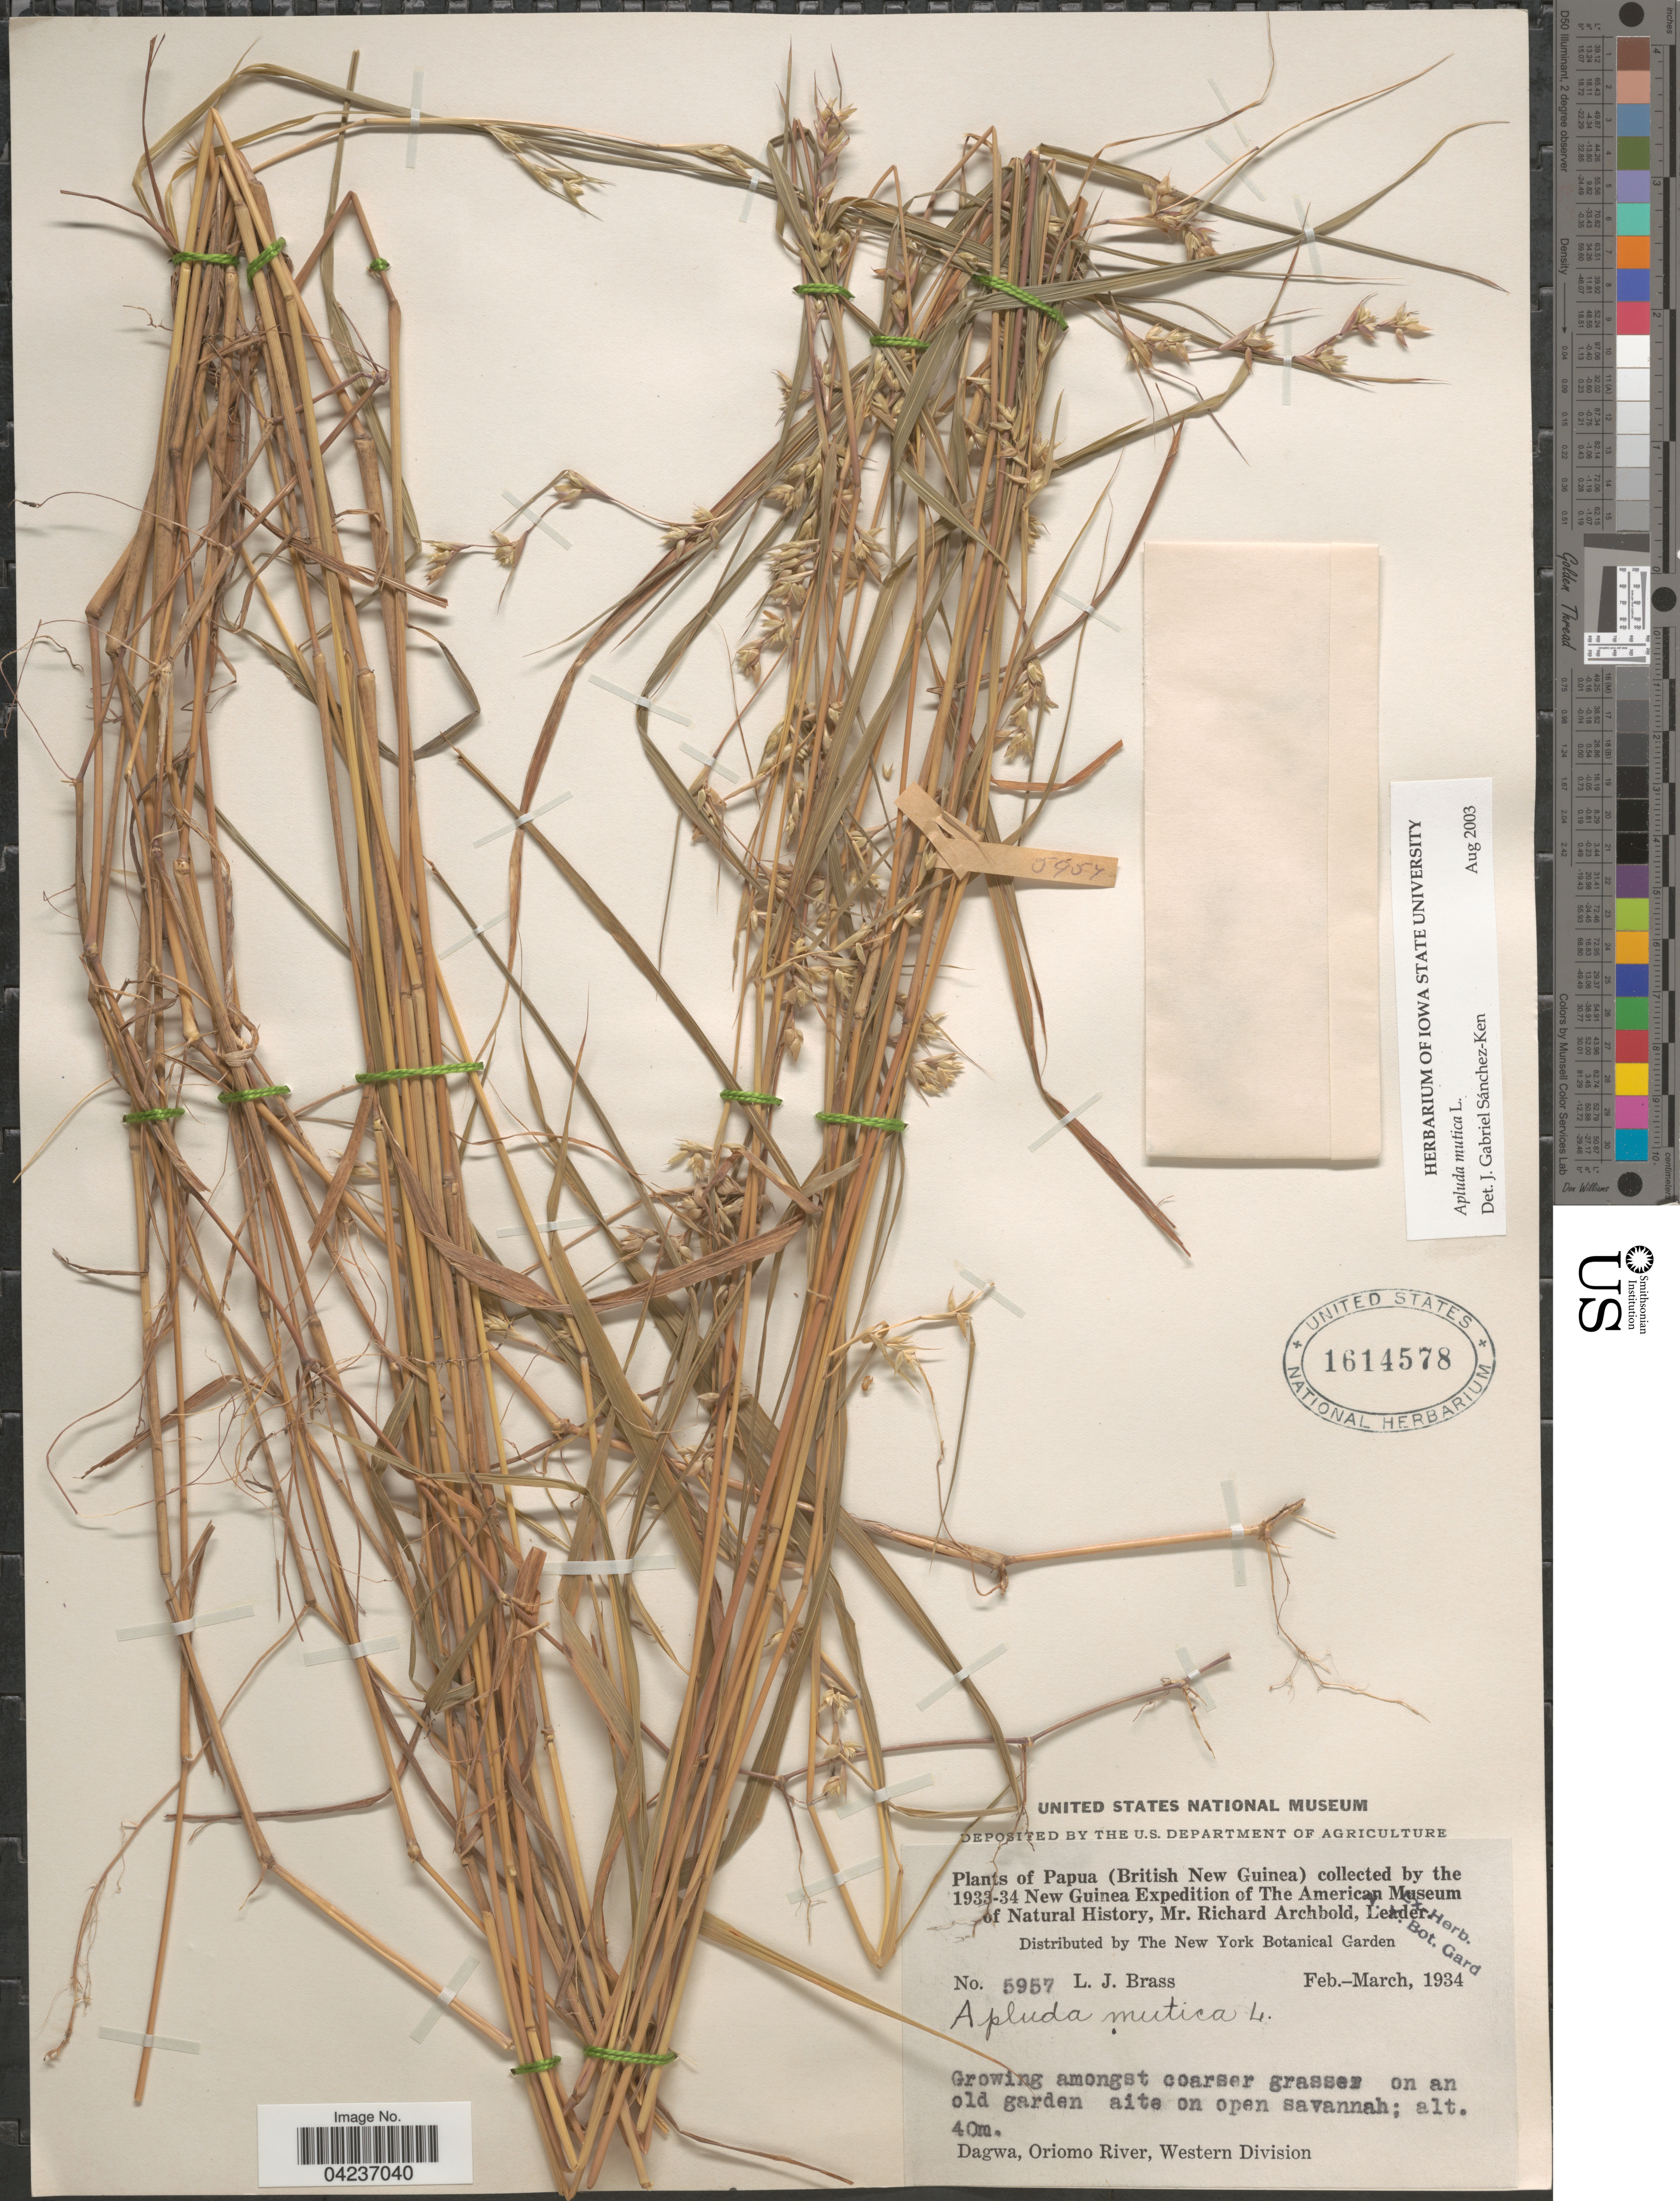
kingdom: Plantae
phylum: Tracheophyta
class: Liliopsida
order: Poales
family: Poaceae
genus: Apluda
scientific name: Apluda mutica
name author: L.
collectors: L. J. Brass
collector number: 5957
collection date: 1934-02/1934-03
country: Papua New Guinea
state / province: Manus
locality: (British New Guinea). The 1933-34 New Guinea Expedition of The American Museum of Natural History. Dagwa, Oriomo River, Western Division.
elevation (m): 40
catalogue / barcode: US 1614578